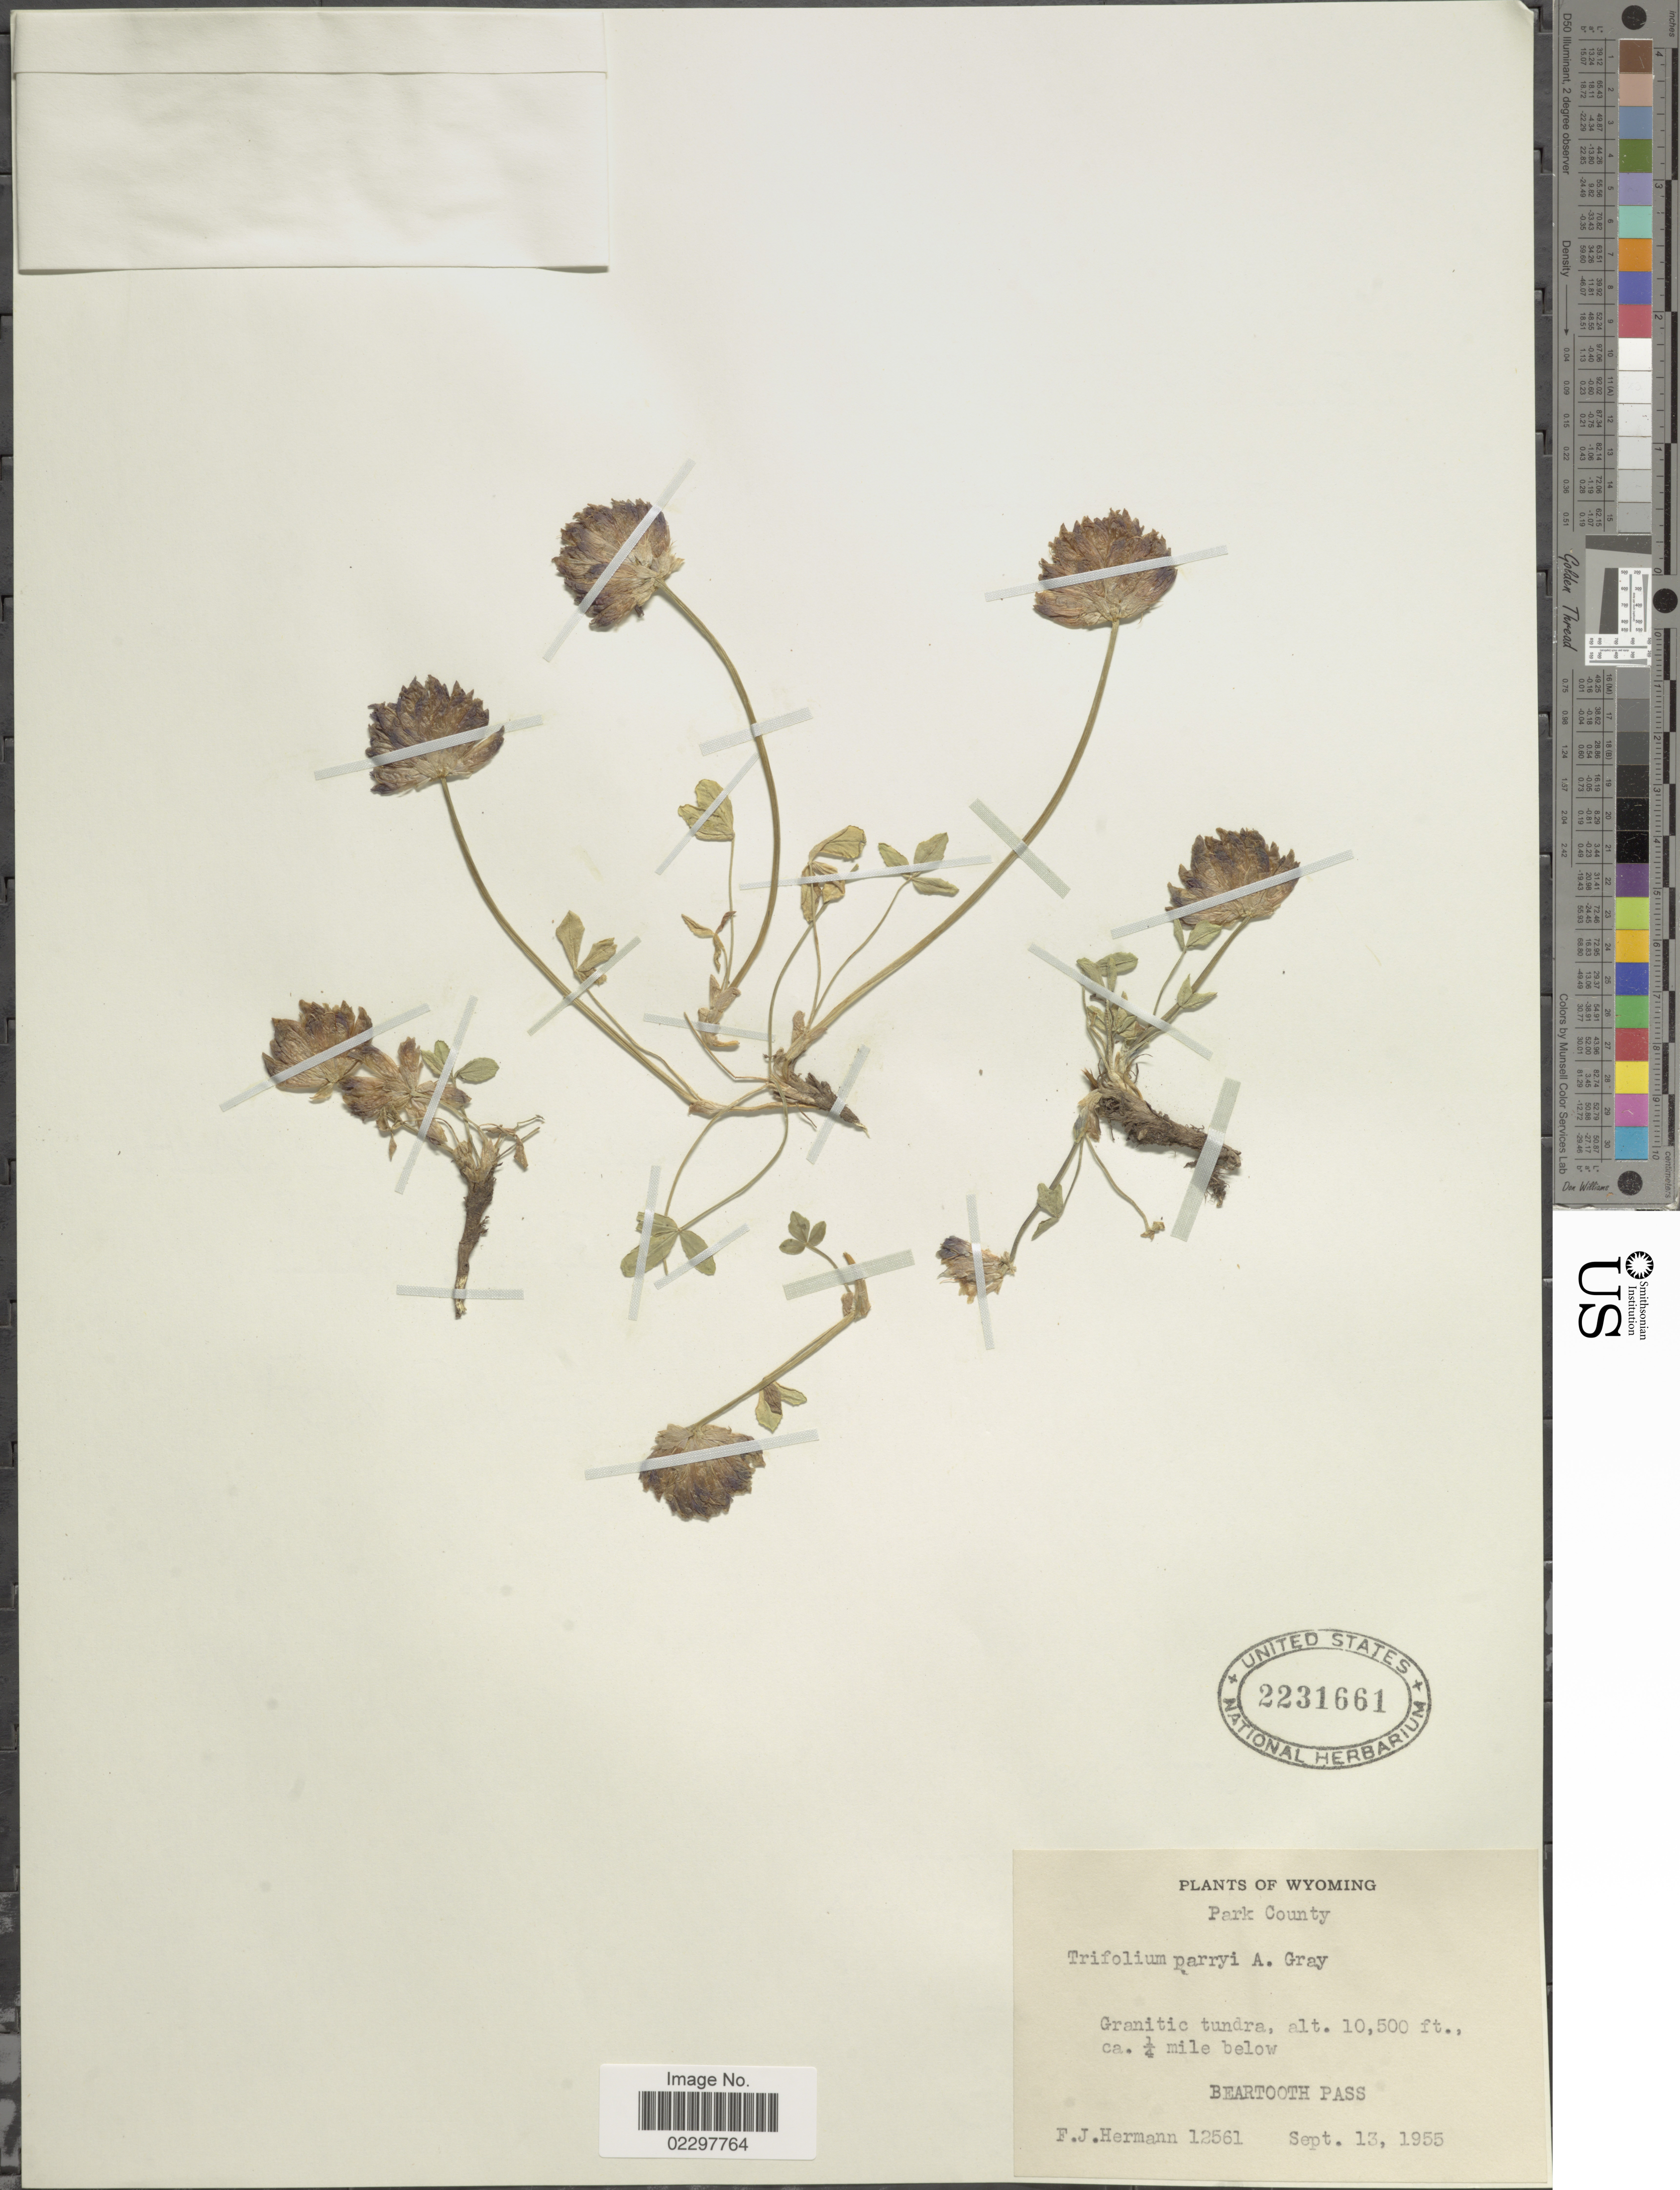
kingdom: Plantae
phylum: Tracheophyta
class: Magnoliopsida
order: Fabales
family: Fabaceae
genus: Trifolium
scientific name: Trifolium parryi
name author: A. Gray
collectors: F. J. Hermann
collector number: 12561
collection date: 1955-09-13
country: United States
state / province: Wyoming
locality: Park County, ca. ¼ mile below Beartooth Pass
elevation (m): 3200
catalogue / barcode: US 2231661